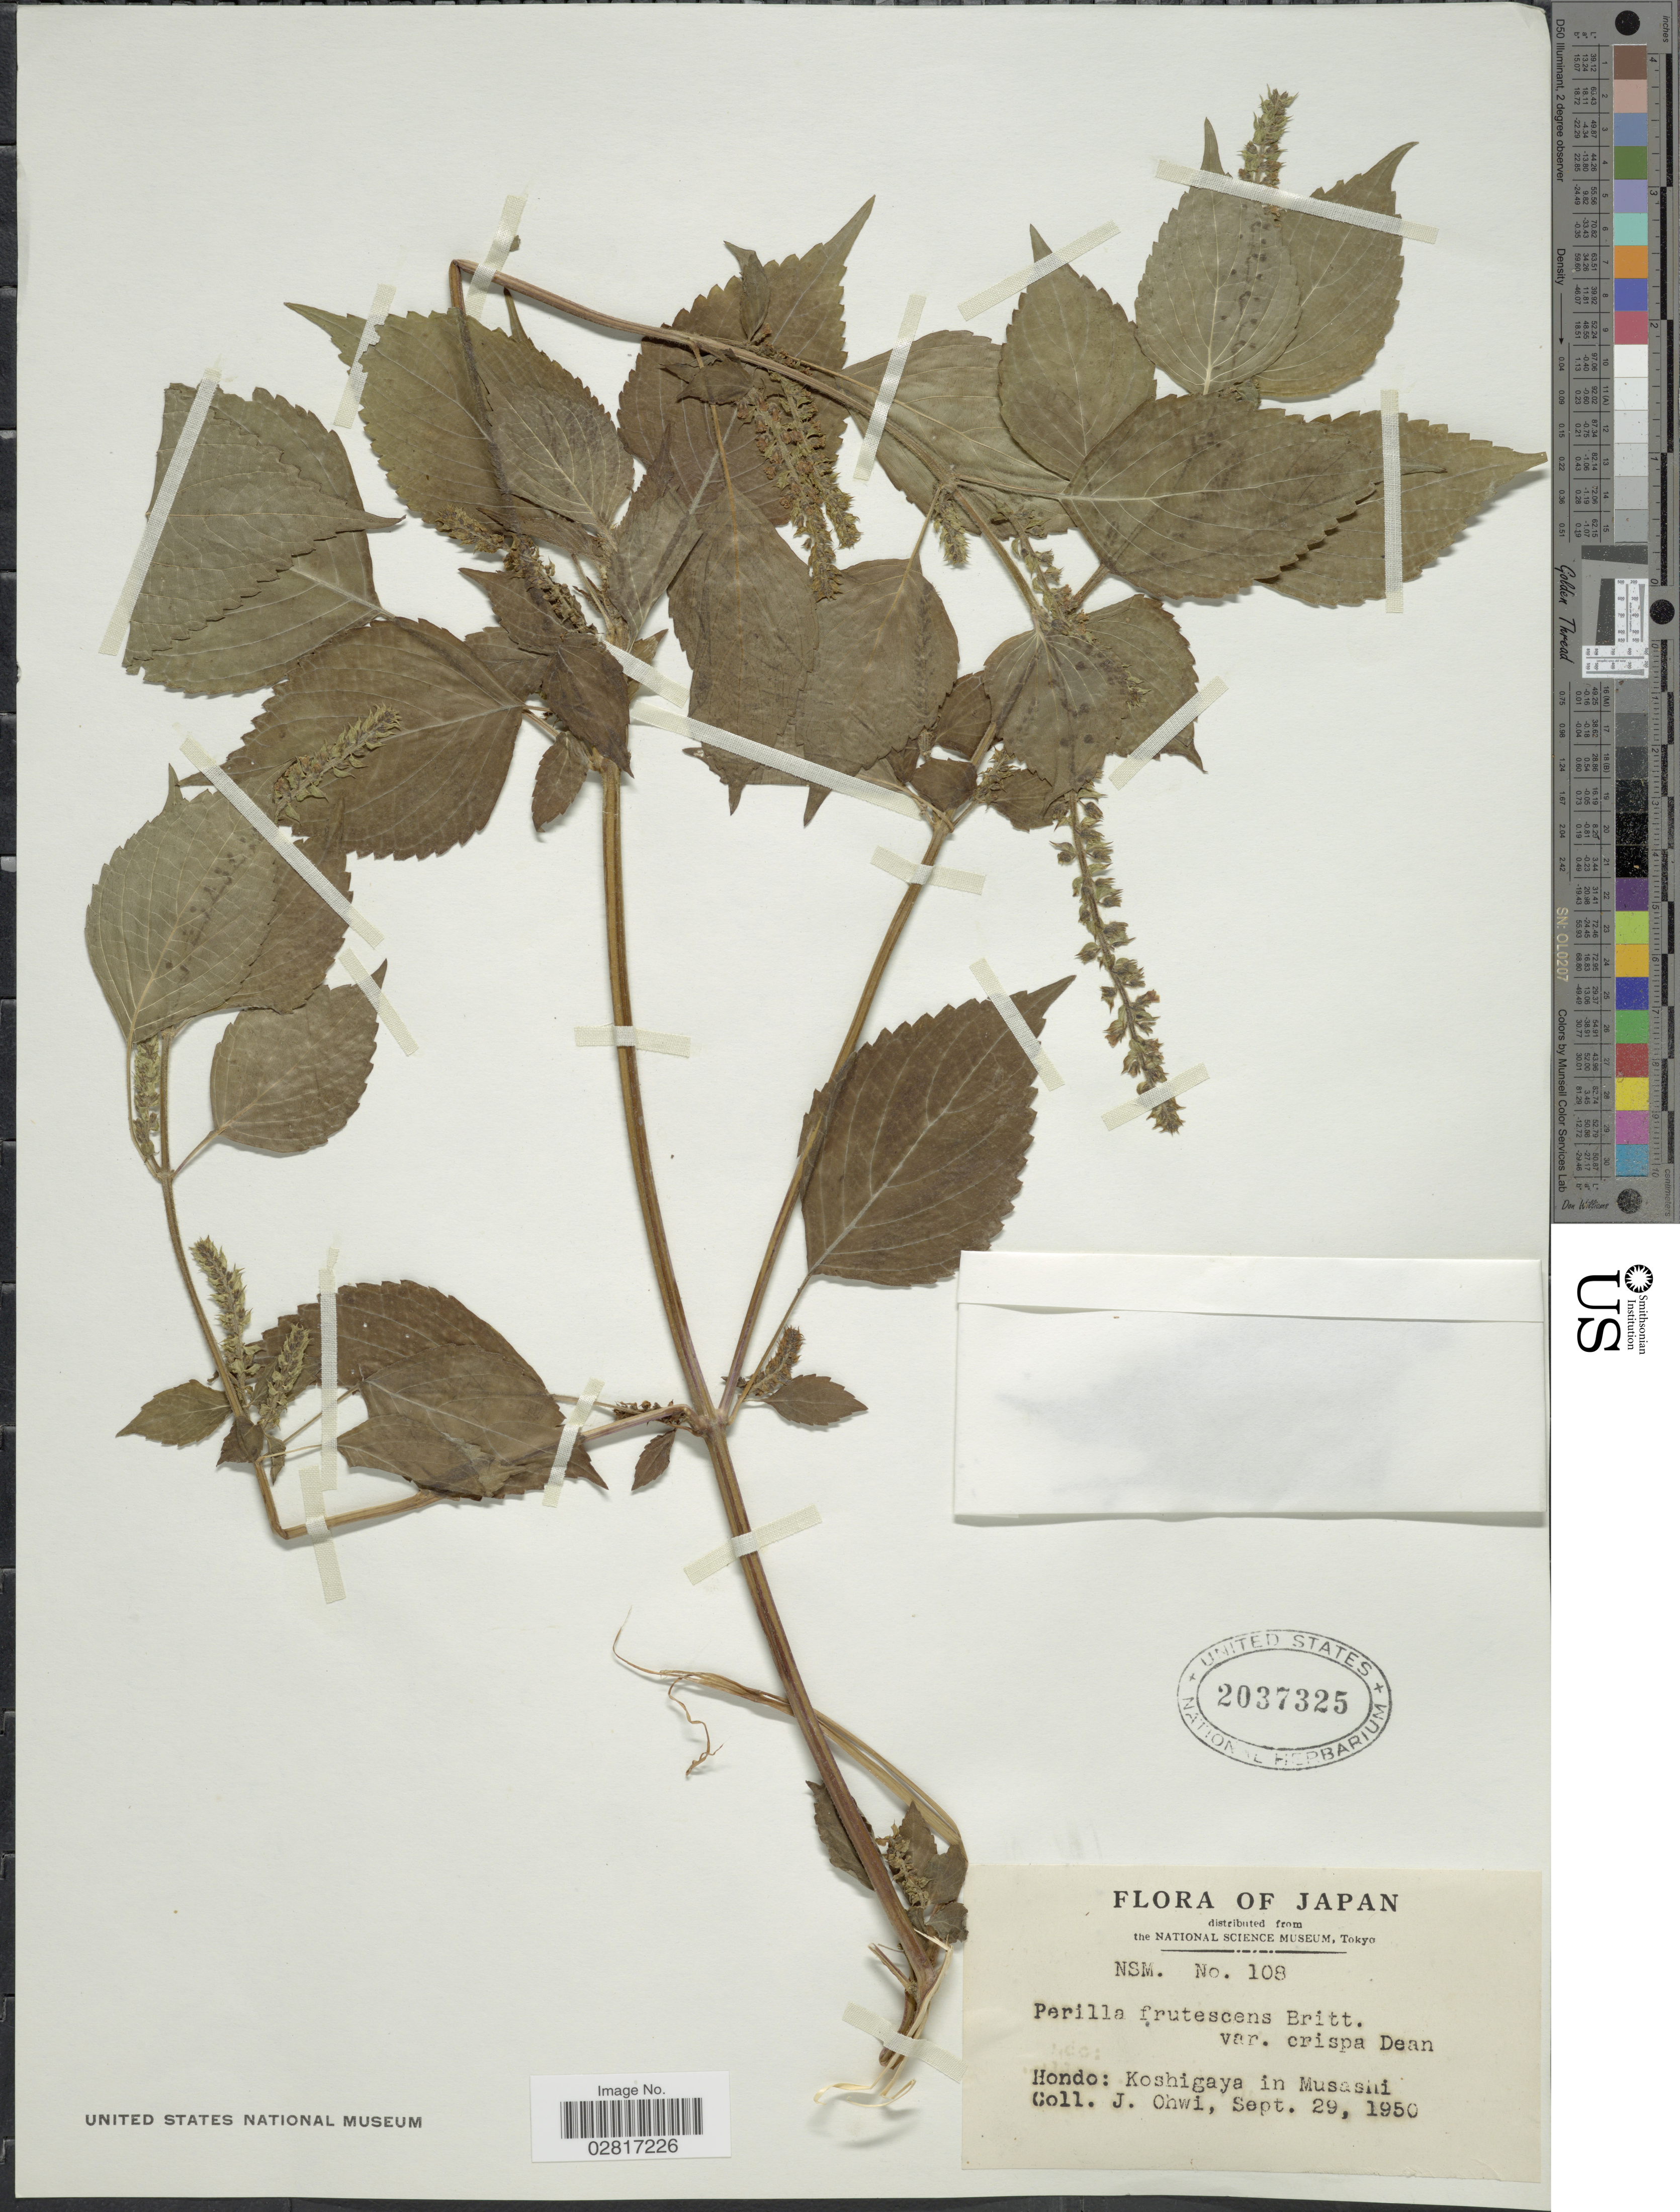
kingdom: Plantae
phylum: Tracheophyta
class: Magnoliopsida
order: Lamiales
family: Lamiaceae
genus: Perilla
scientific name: Perilla frutescens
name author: (L.) Britton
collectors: J. Ohwi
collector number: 108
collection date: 1950-09-29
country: Japan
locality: Hondo: Koshigaya in Musashi.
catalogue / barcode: US 2037325